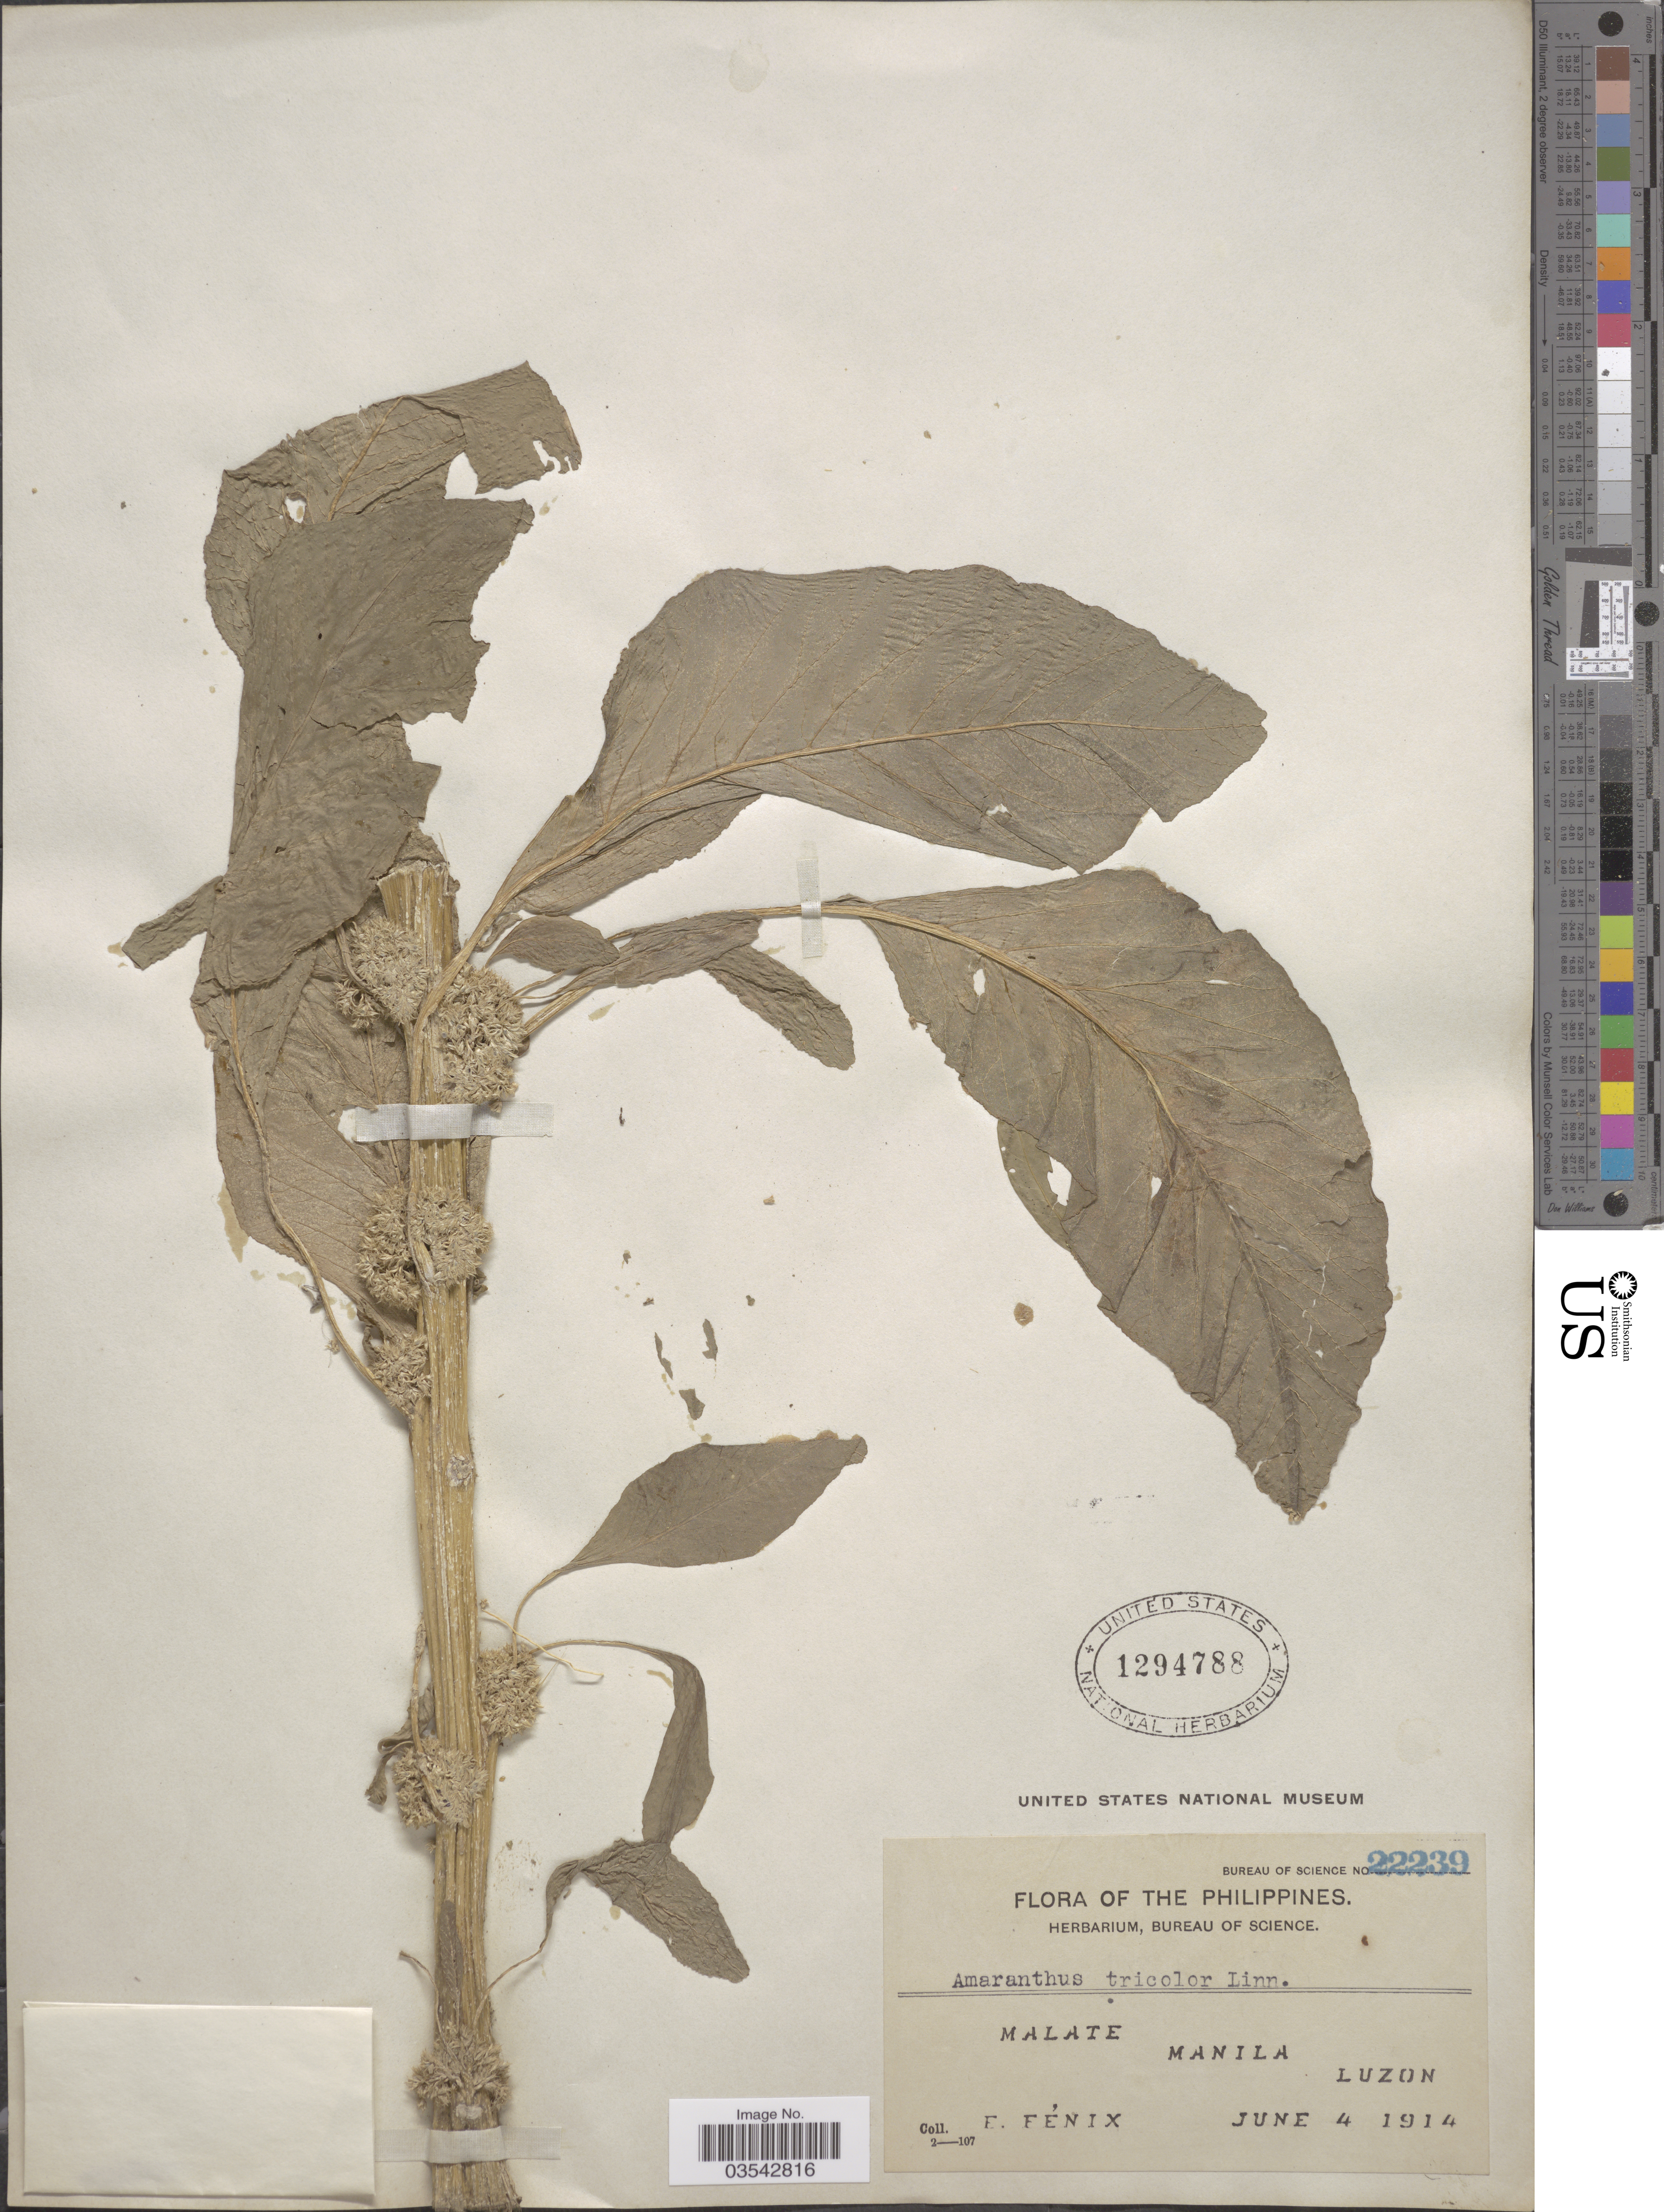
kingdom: Plantae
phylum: Tracheophyta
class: Magnoliopsida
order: Caryophyllales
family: Amaranthaceae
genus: Amaranthus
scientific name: Amaranthus tricolor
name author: L.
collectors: E. Fénix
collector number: Bureau of Science 22239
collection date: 1914-06-04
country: Philippines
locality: Malate. Manila. Luzon.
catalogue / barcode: US 1294788